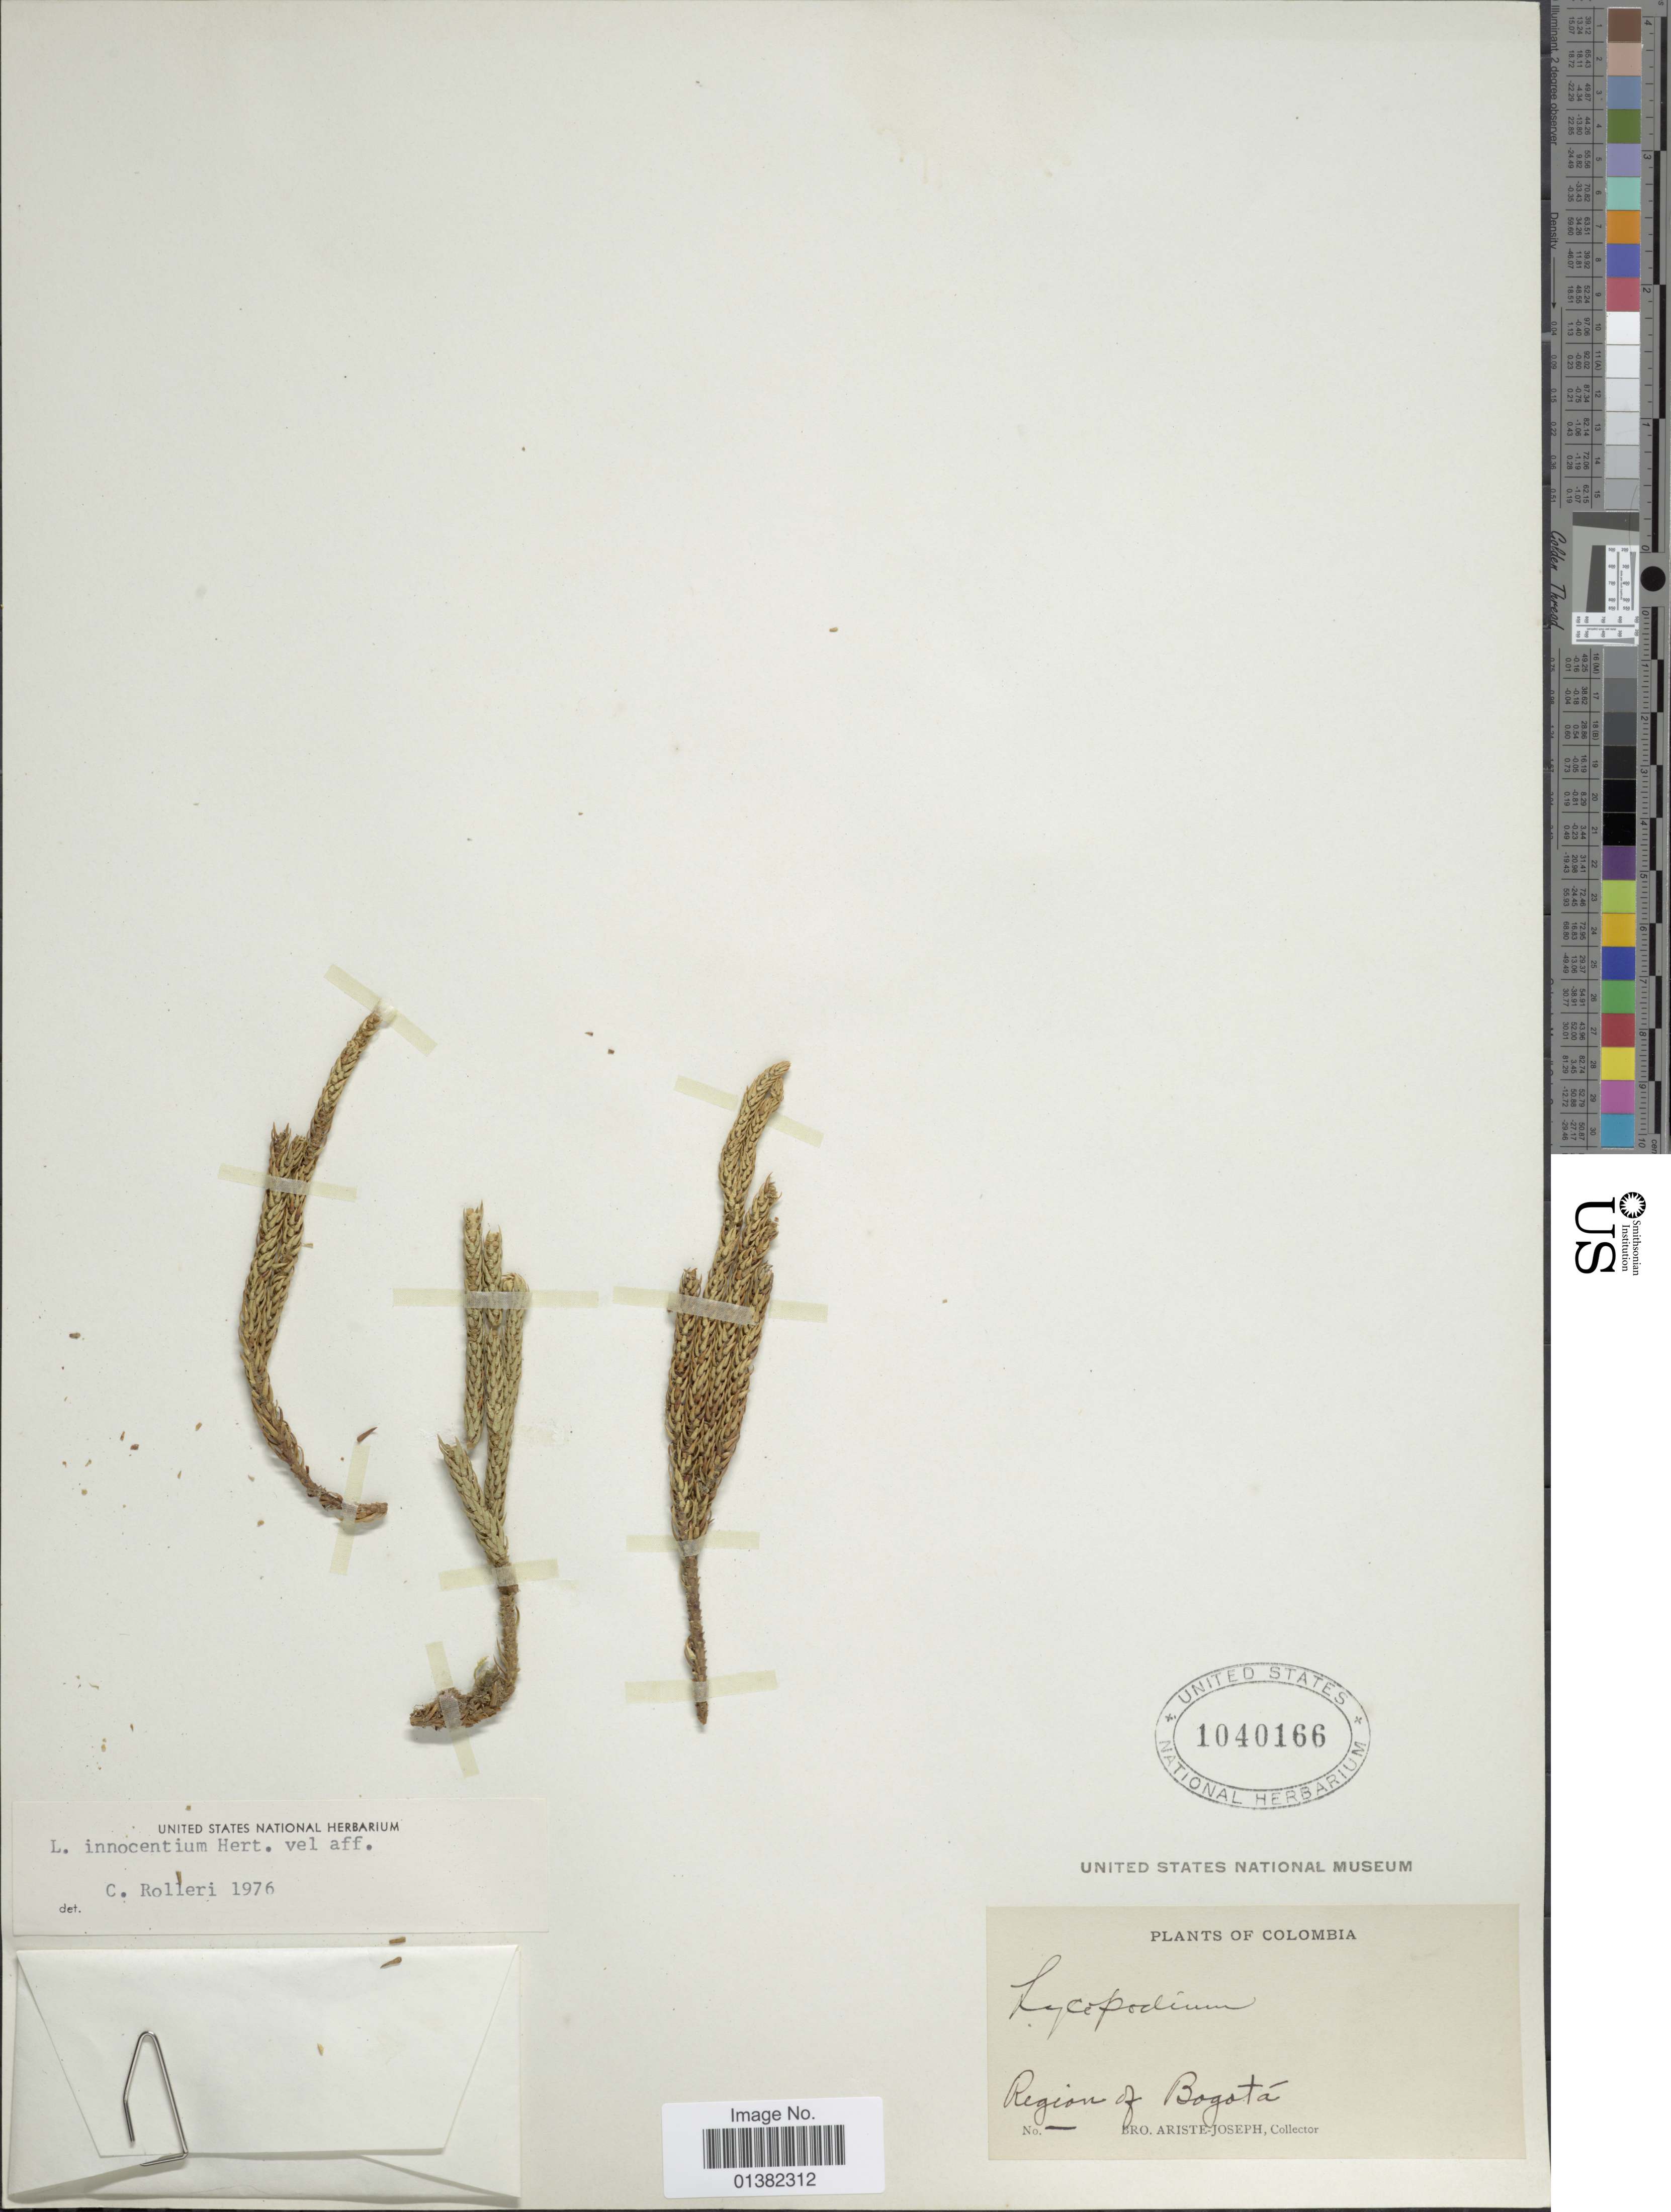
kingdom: Plantae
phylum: Tracheophyta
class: Lycopodiopsida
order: Lycopodiales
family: Lycopodiaceae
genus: Phlegmariurus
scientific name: Phlegmariurus innocentia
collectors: Bro. Ariste-Joseph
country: Colombia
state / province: Bogota D.C.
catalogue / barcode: US 1040166